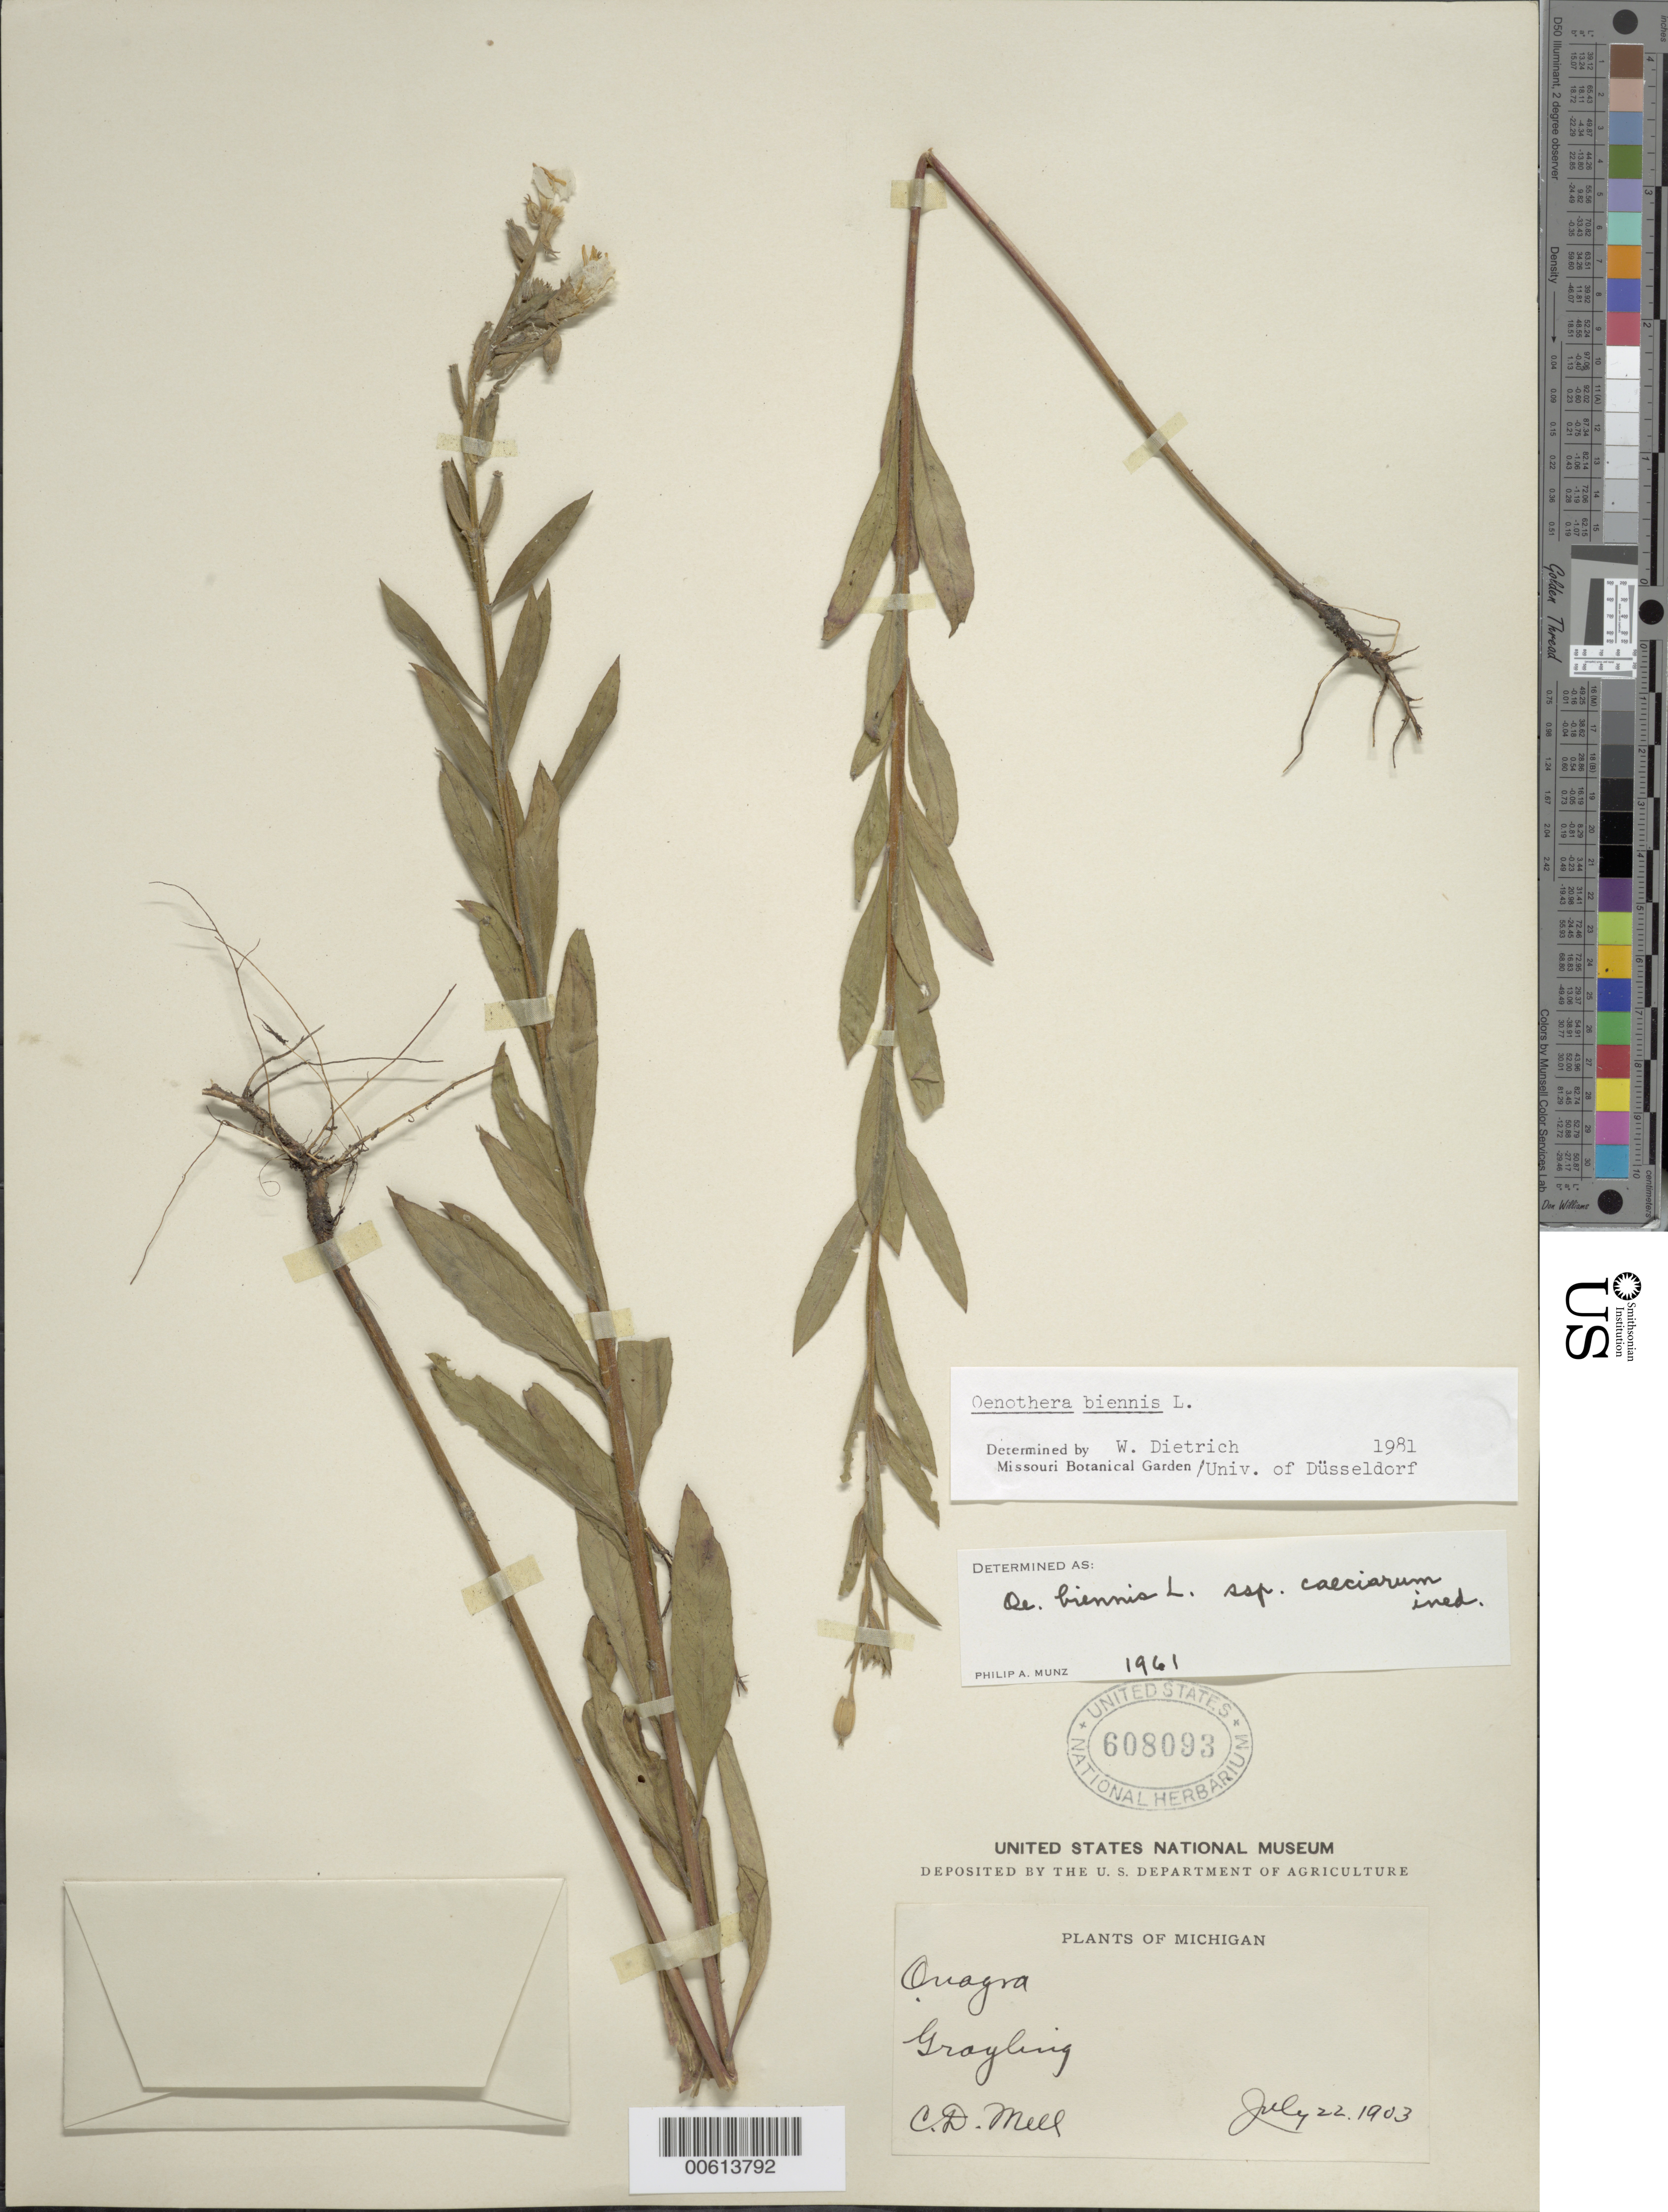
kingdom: Plantae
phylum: Tracheophyta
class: Magnoliopsida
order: Myrtales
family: Onagraceae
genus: Oenothera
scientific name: Oenothera biennis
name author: L.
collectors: C. D. Mell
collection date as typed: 22 Jul 1903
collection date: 1903-07-22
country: United States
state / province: Michigan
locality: Grayling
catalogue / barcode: US 608093